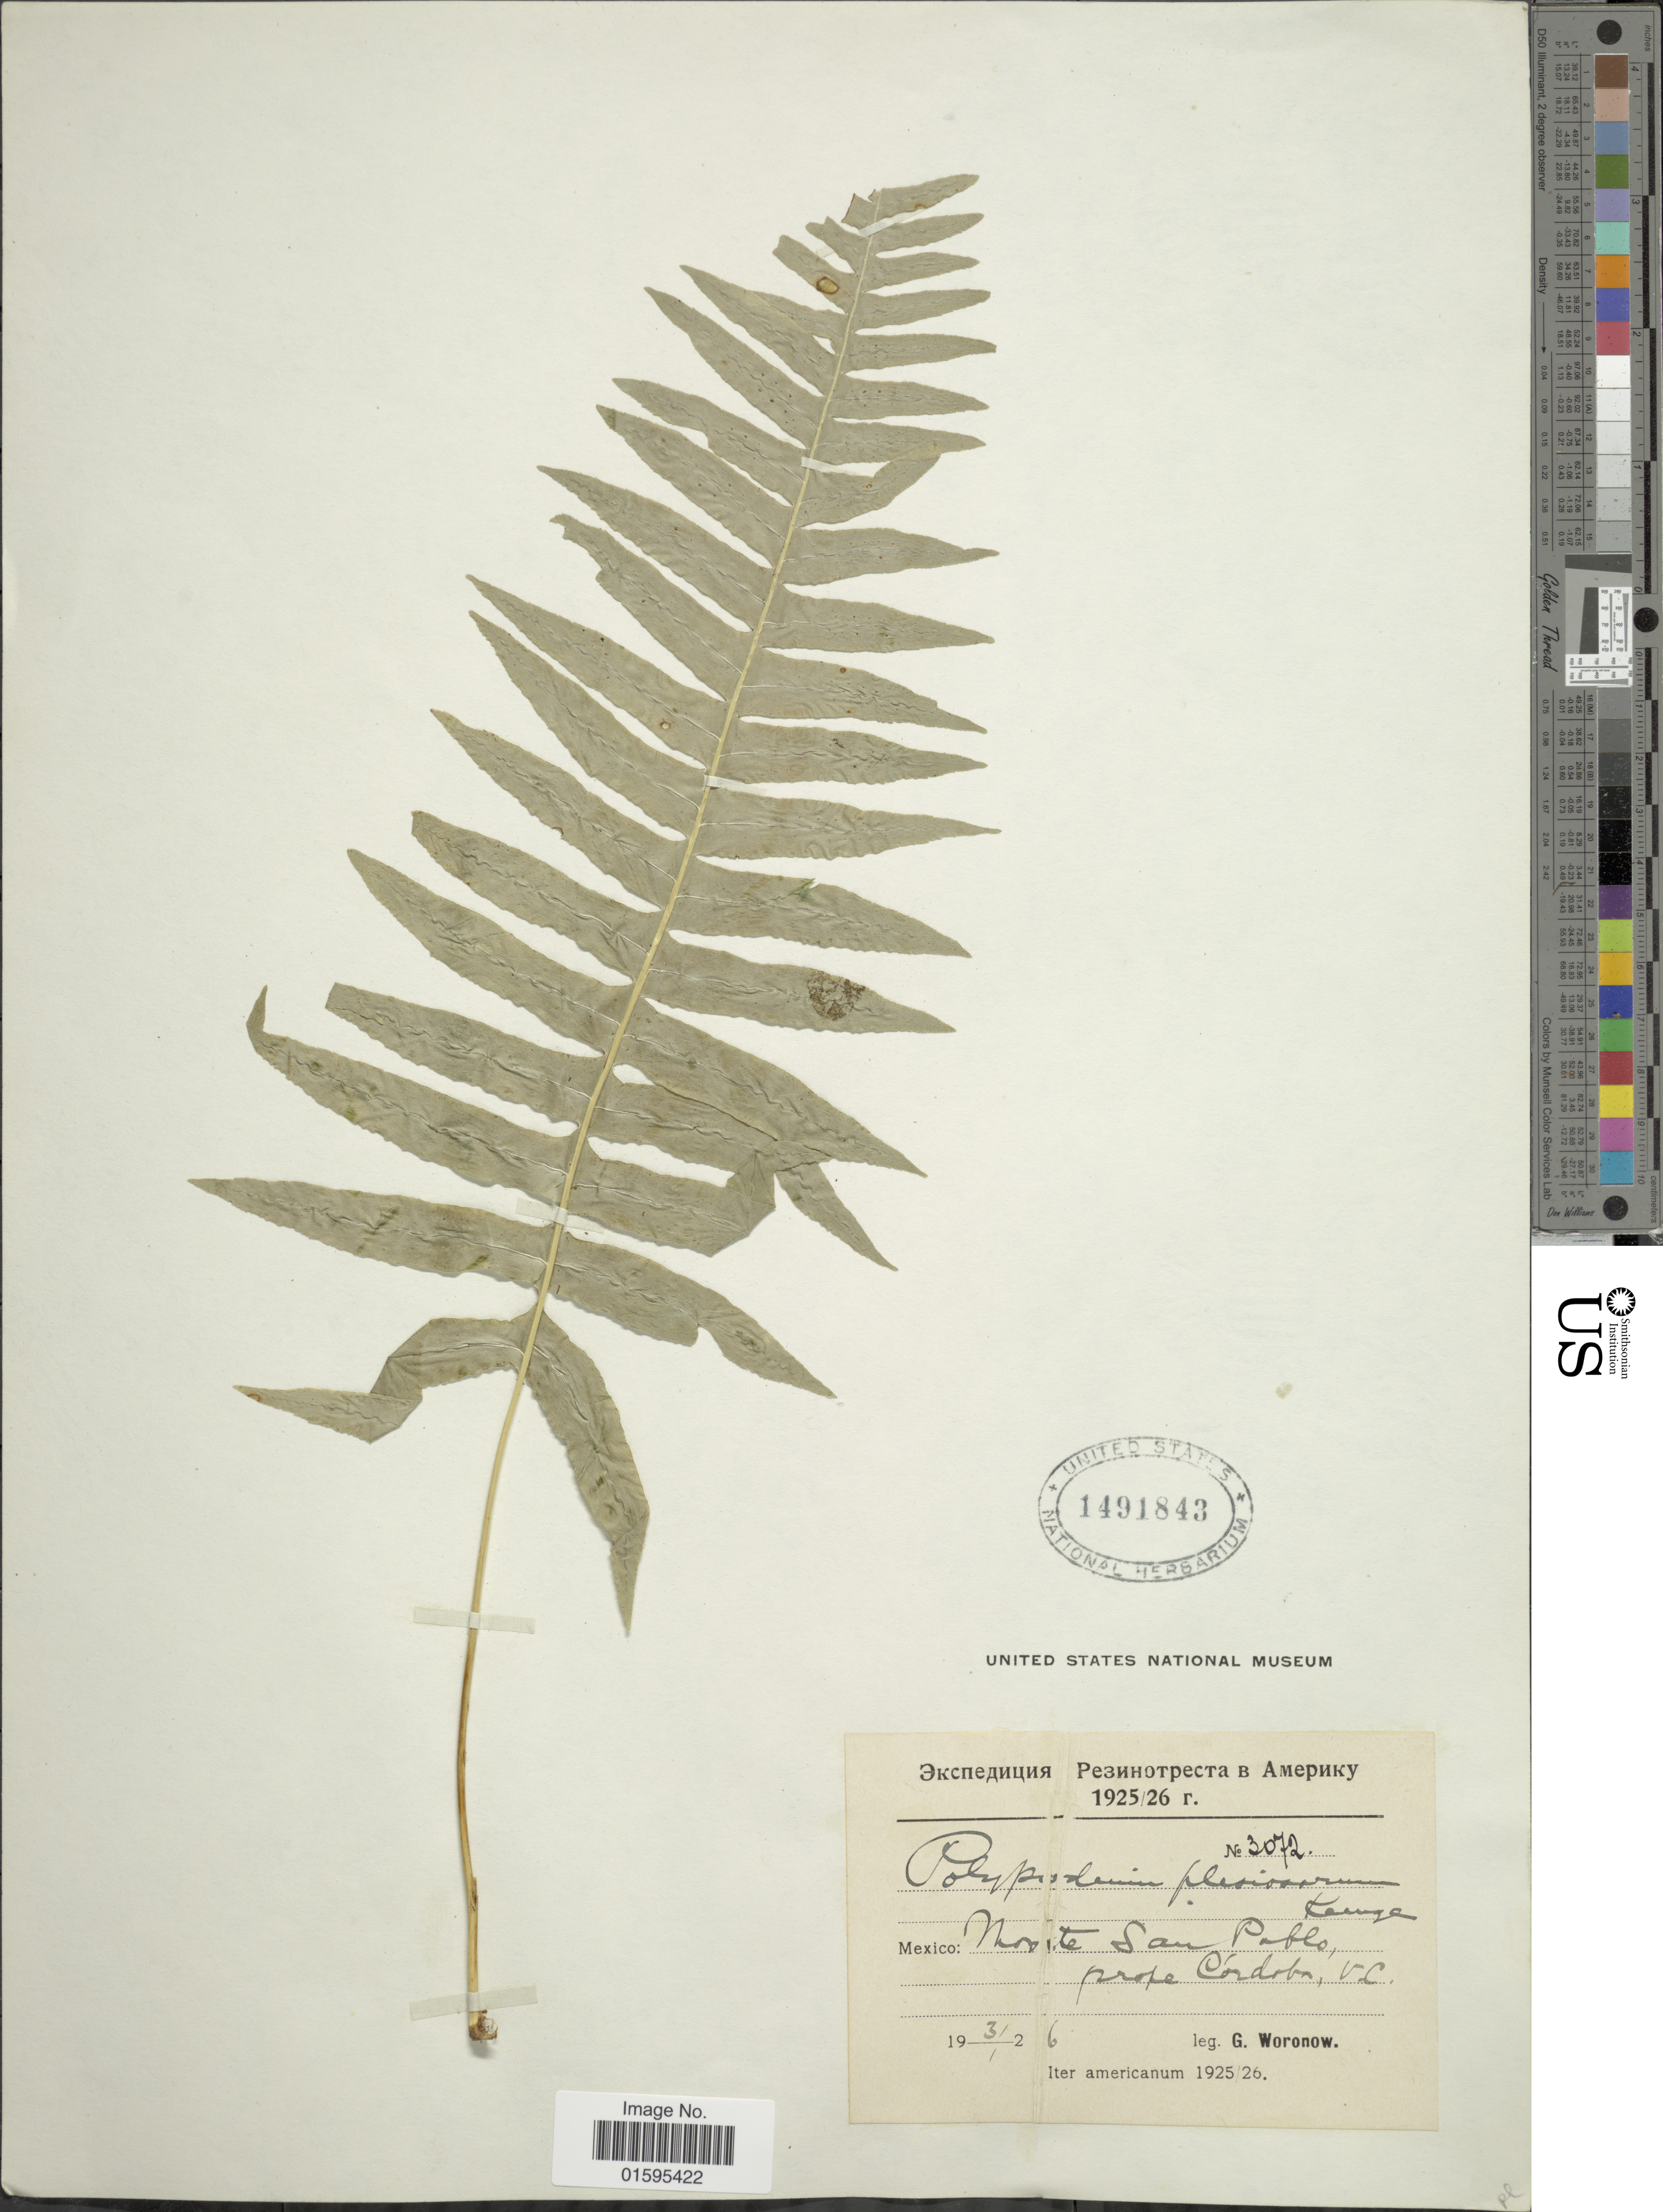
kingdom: Plantae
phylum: Tracheophyta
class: Polypodiopsida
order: Polypodiales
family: Polypodiaceae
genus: Polypodium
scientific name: Polypodium plesiosorum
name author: Kunze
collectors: G. Woronow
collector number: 3072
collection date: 1926-01-31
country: Mexico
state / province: Veracruz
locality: Monte San Pablo, prope Cordoba, V. C.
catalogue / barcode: US 1491843